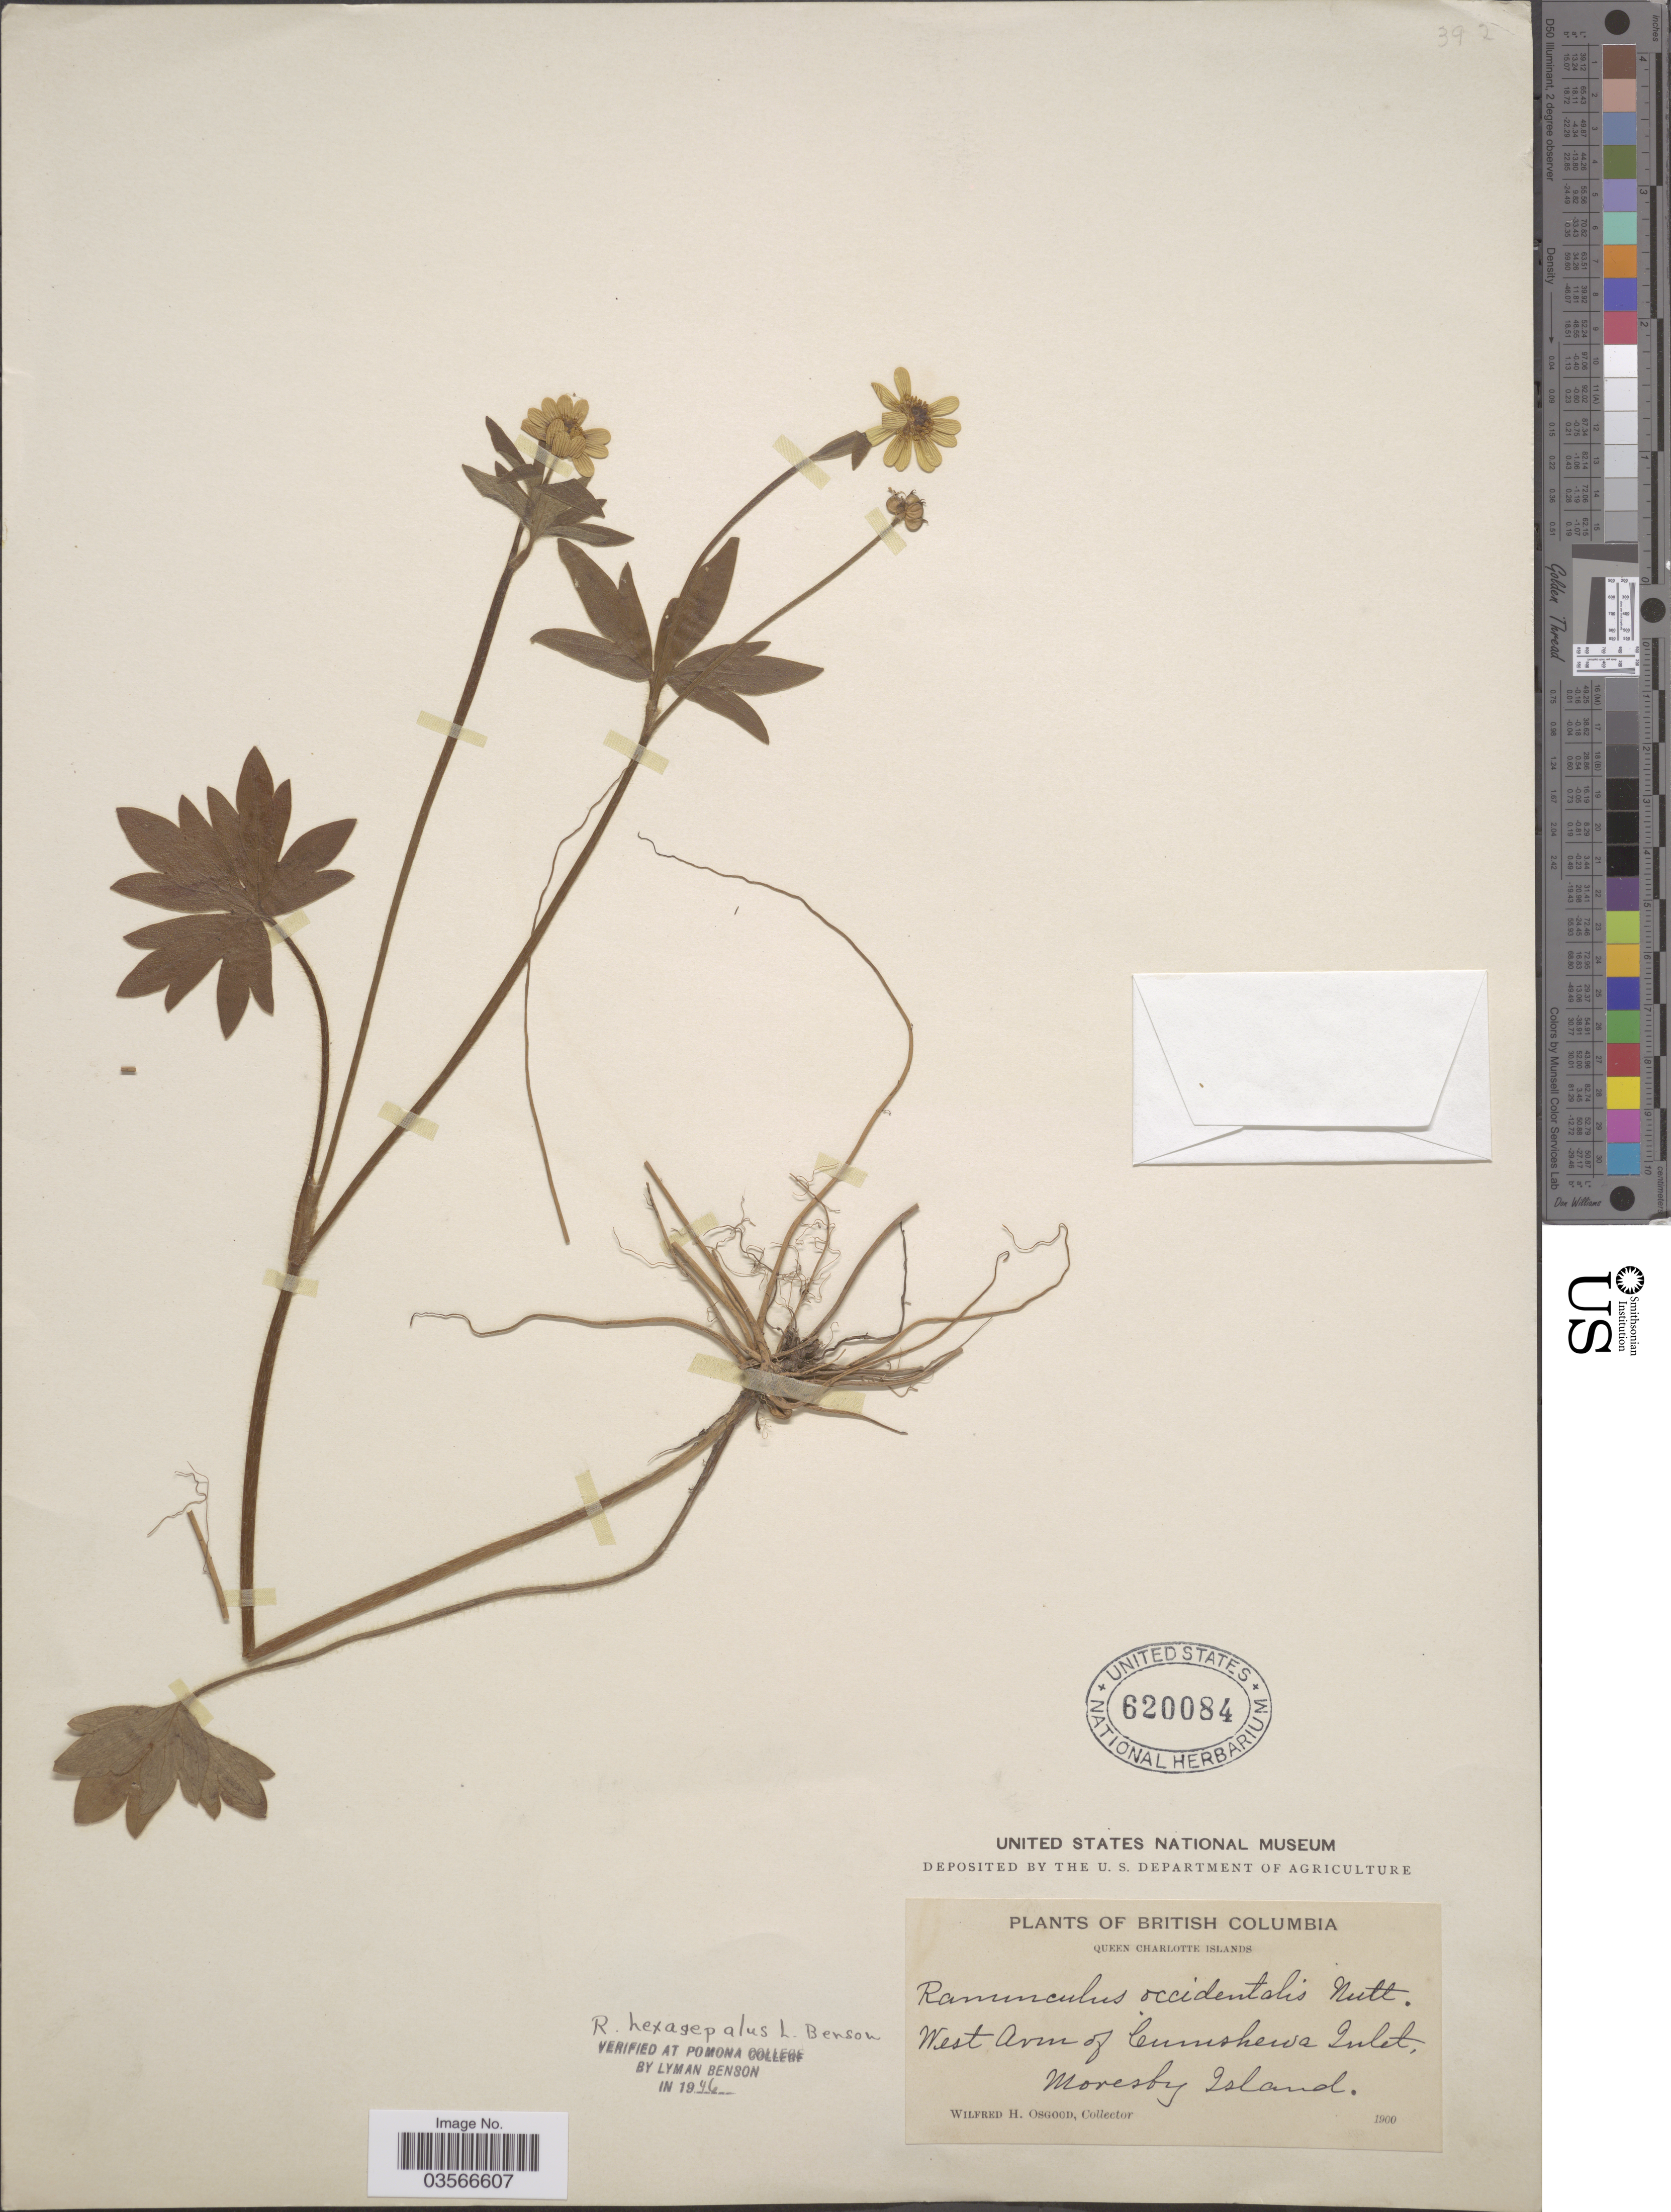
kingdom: Plantae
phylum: Tracheophyta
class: Magnoliopsida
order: Ranunculales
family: Ranunculaceae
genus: Ranunculus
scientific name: Ranunculus hexasepalus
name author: (L.D. Benson) L.D. Benson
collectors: W. Osgood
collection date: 1900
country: Canada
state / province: British Columbia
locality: Queen Charlotte Islands. West Arm of Cumshewa Inlet, Moresby Island.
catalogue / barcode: US 620084